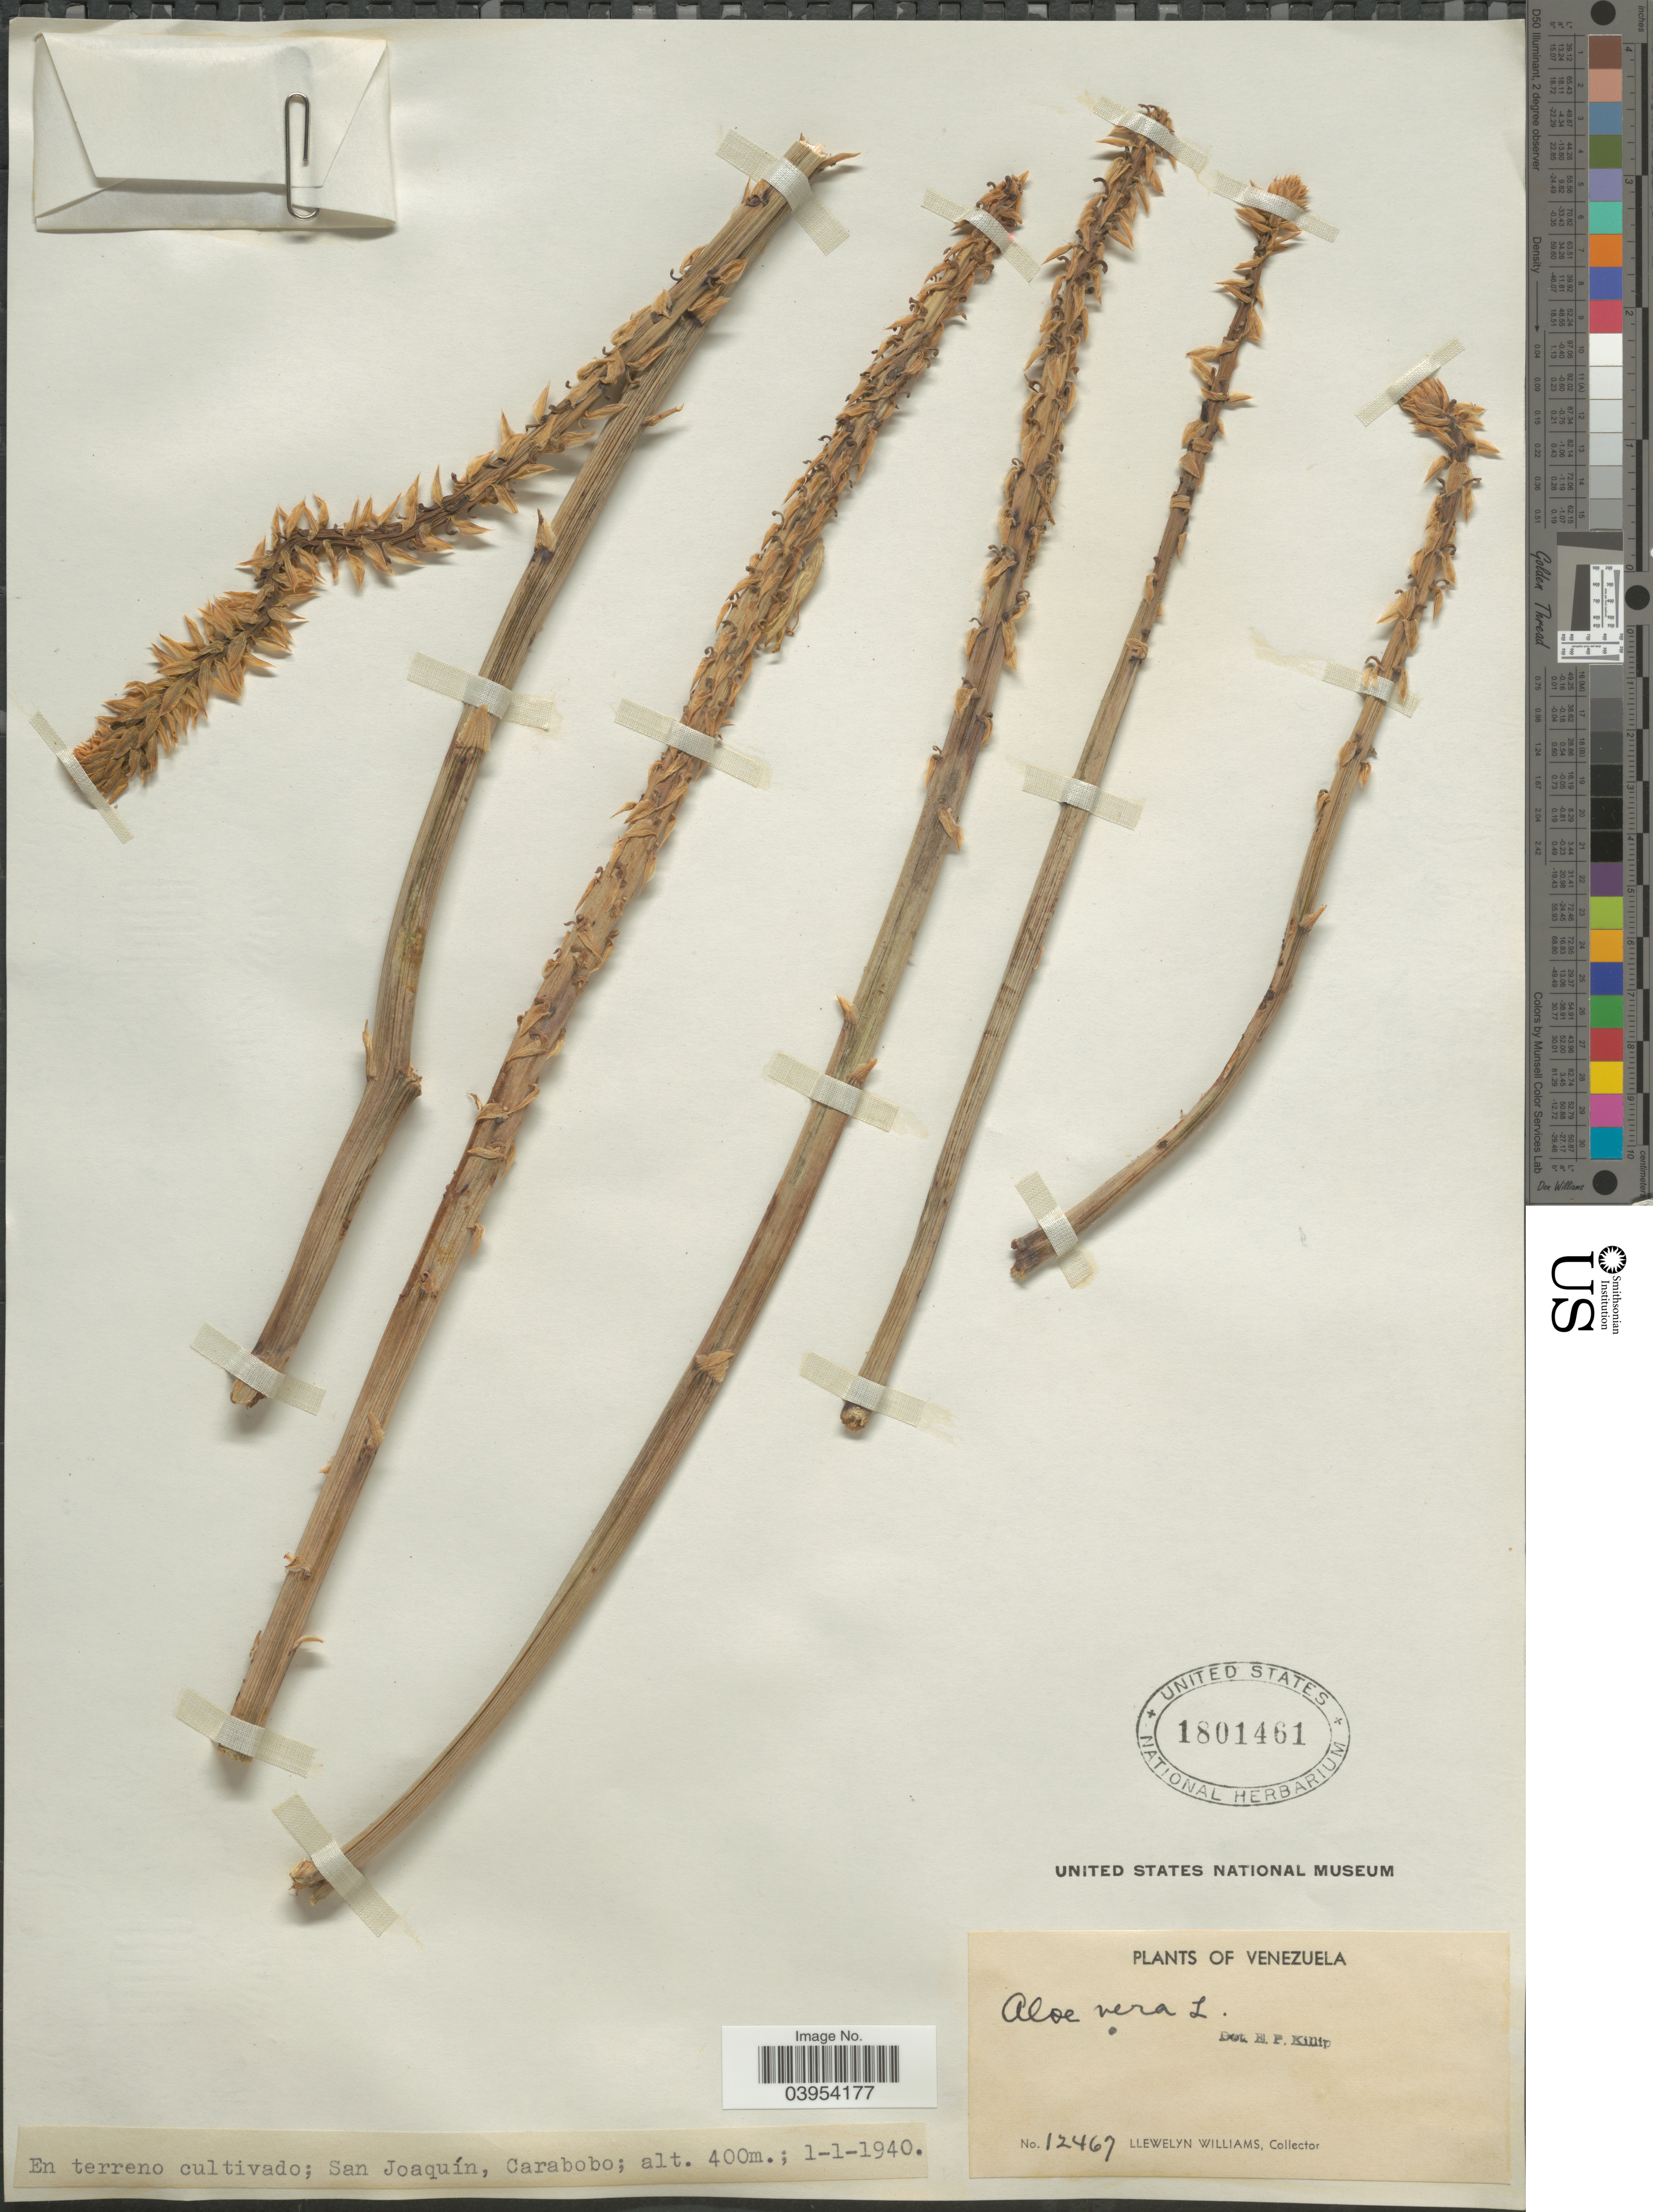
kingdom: Plantae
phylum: Tracheophyta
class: Liliopsida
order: Asparagales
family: Asphodelaceae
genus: Aloe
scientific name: Aloe vera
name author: L.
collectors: Ll. Williams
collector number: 12467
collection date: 1940-01-01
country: Venezuela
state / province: Carabobo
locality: San Joaquín.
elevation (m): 400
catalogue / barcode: US 1801461